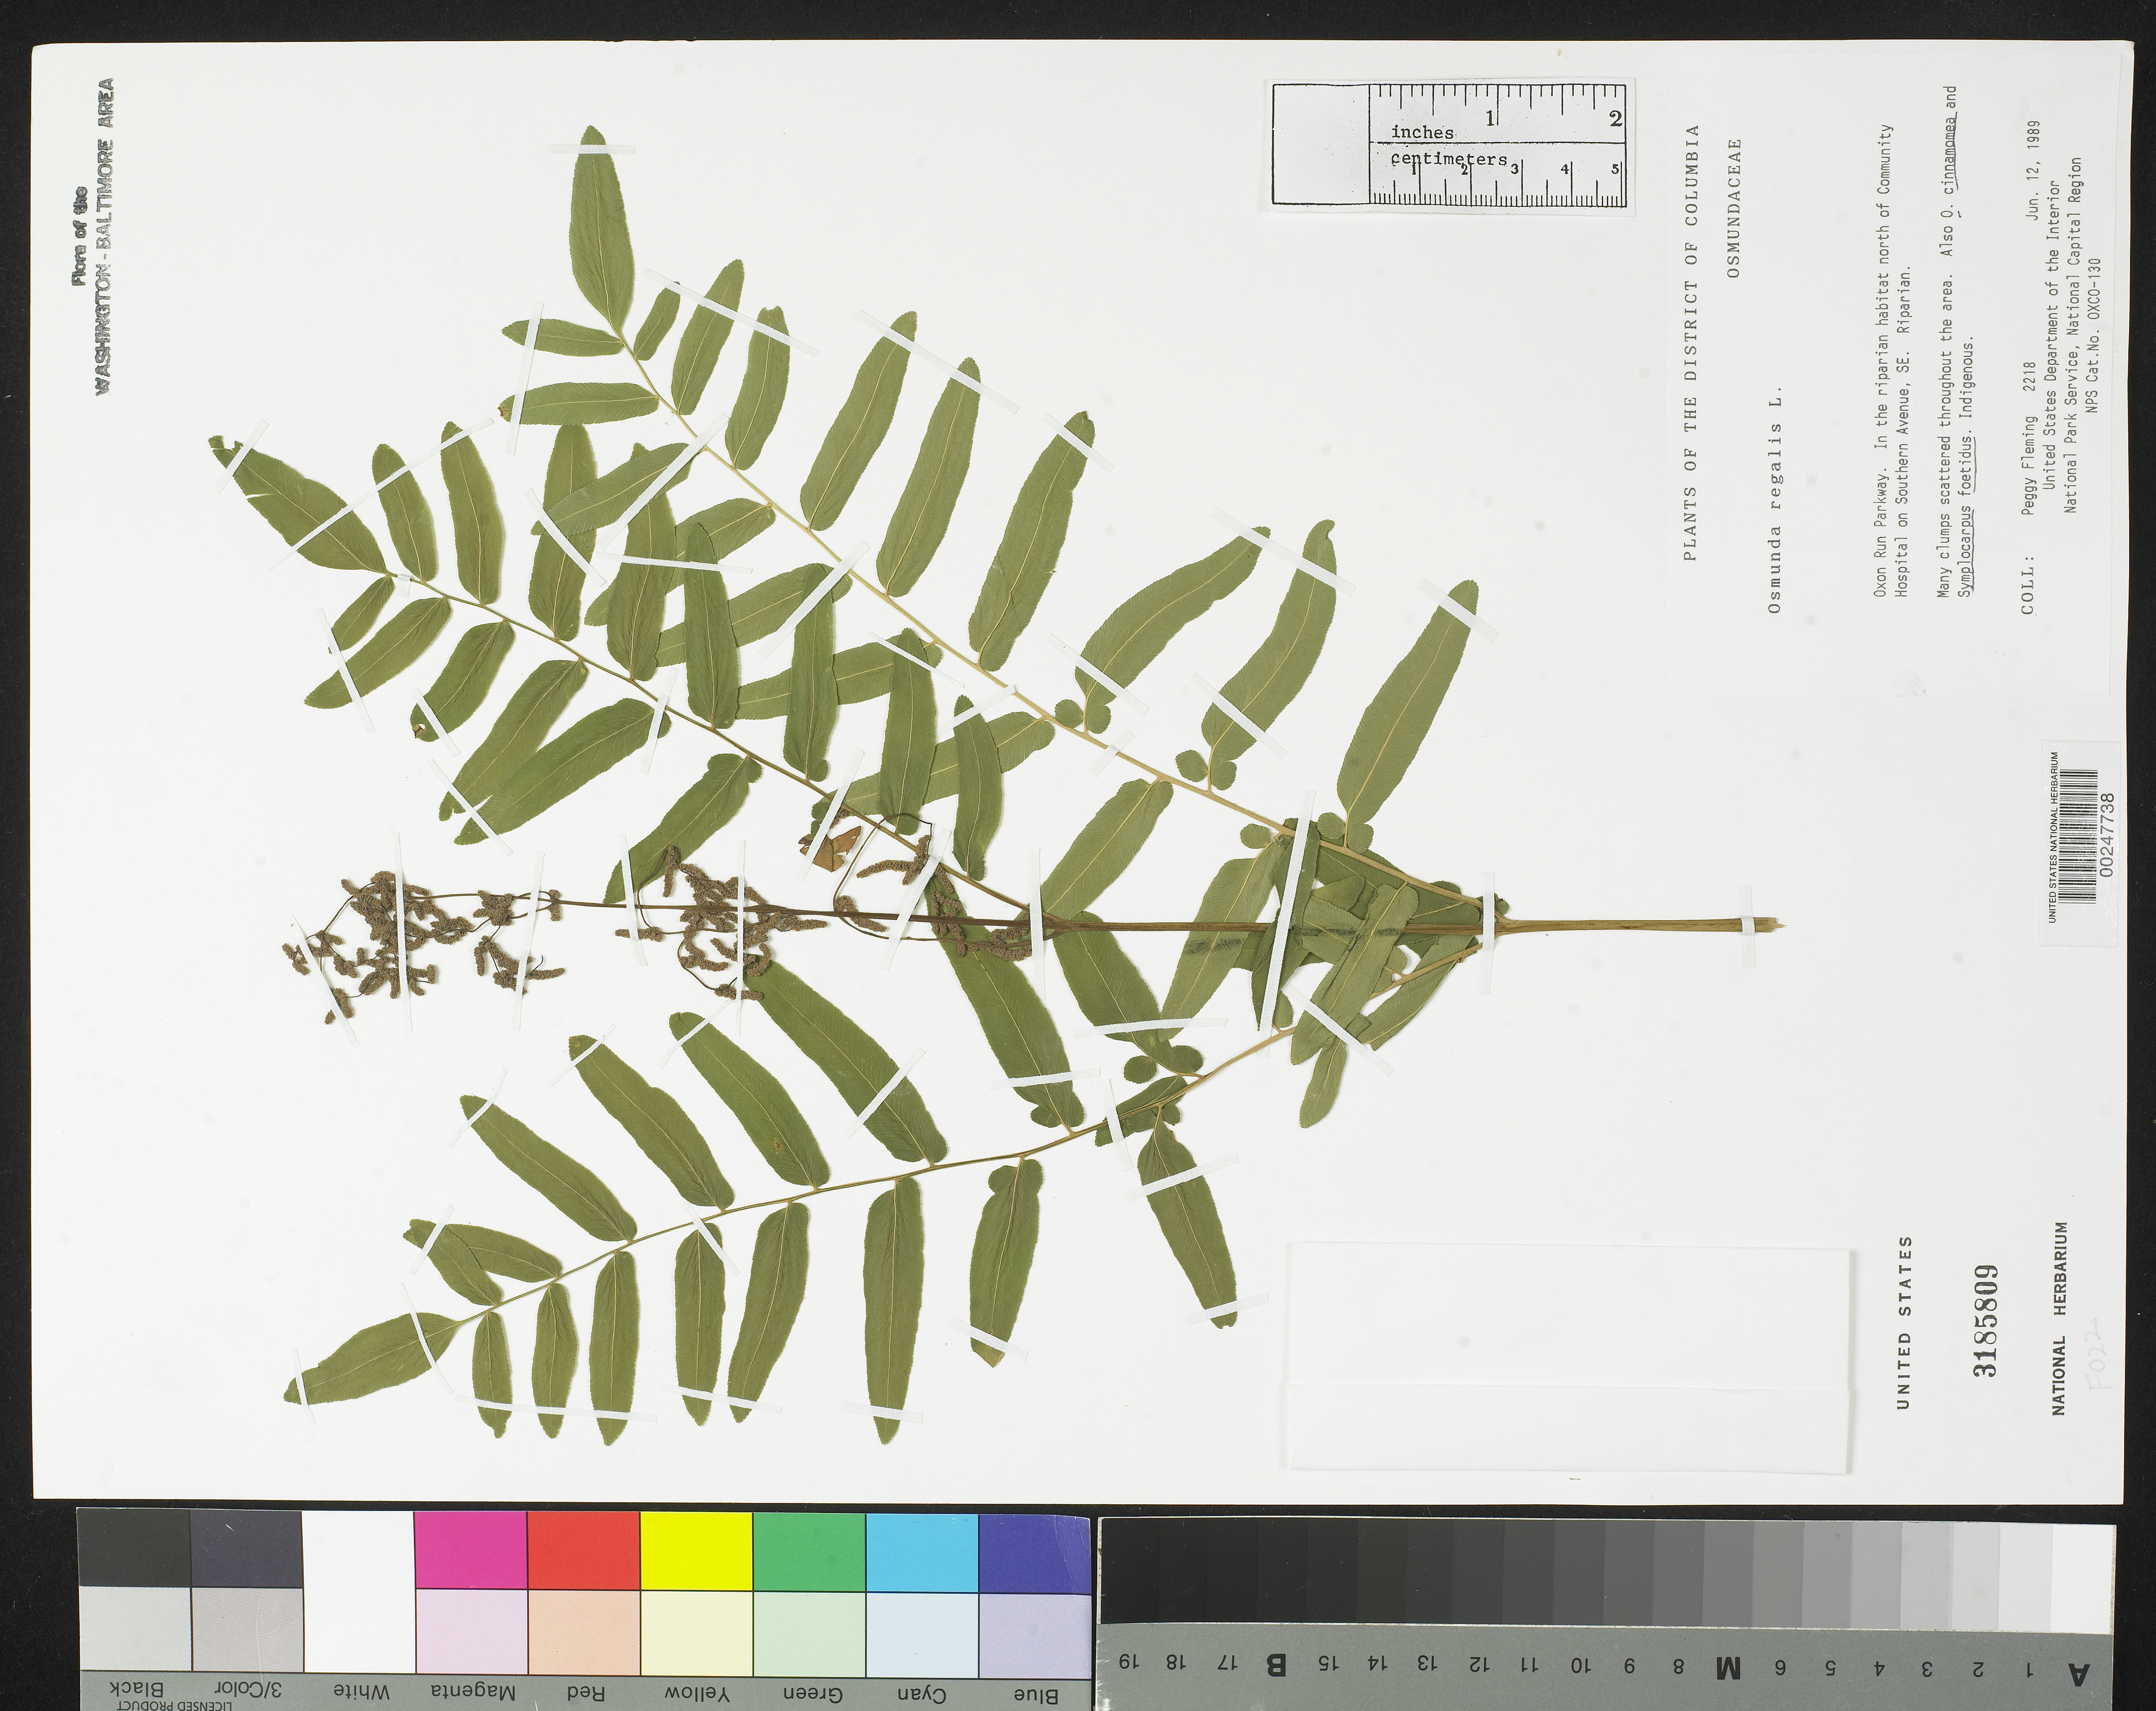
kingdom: Plantae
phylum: Tracheophyta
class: Polypodiopsida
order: Osmundales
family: Osmundaceae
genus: Osmunda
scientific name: Osmunda regalis var. spectabilis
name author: (Willd.) A. Gray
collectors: P. Fleming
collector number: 2218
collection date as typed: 12 Jun 1989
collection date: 1989-06-12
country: United States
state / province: District of Columbia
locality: Oxon Run Parkway, N of Community Hospital on Southern Ave. SE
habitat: In the riparian habitat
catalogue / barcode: US 3185809